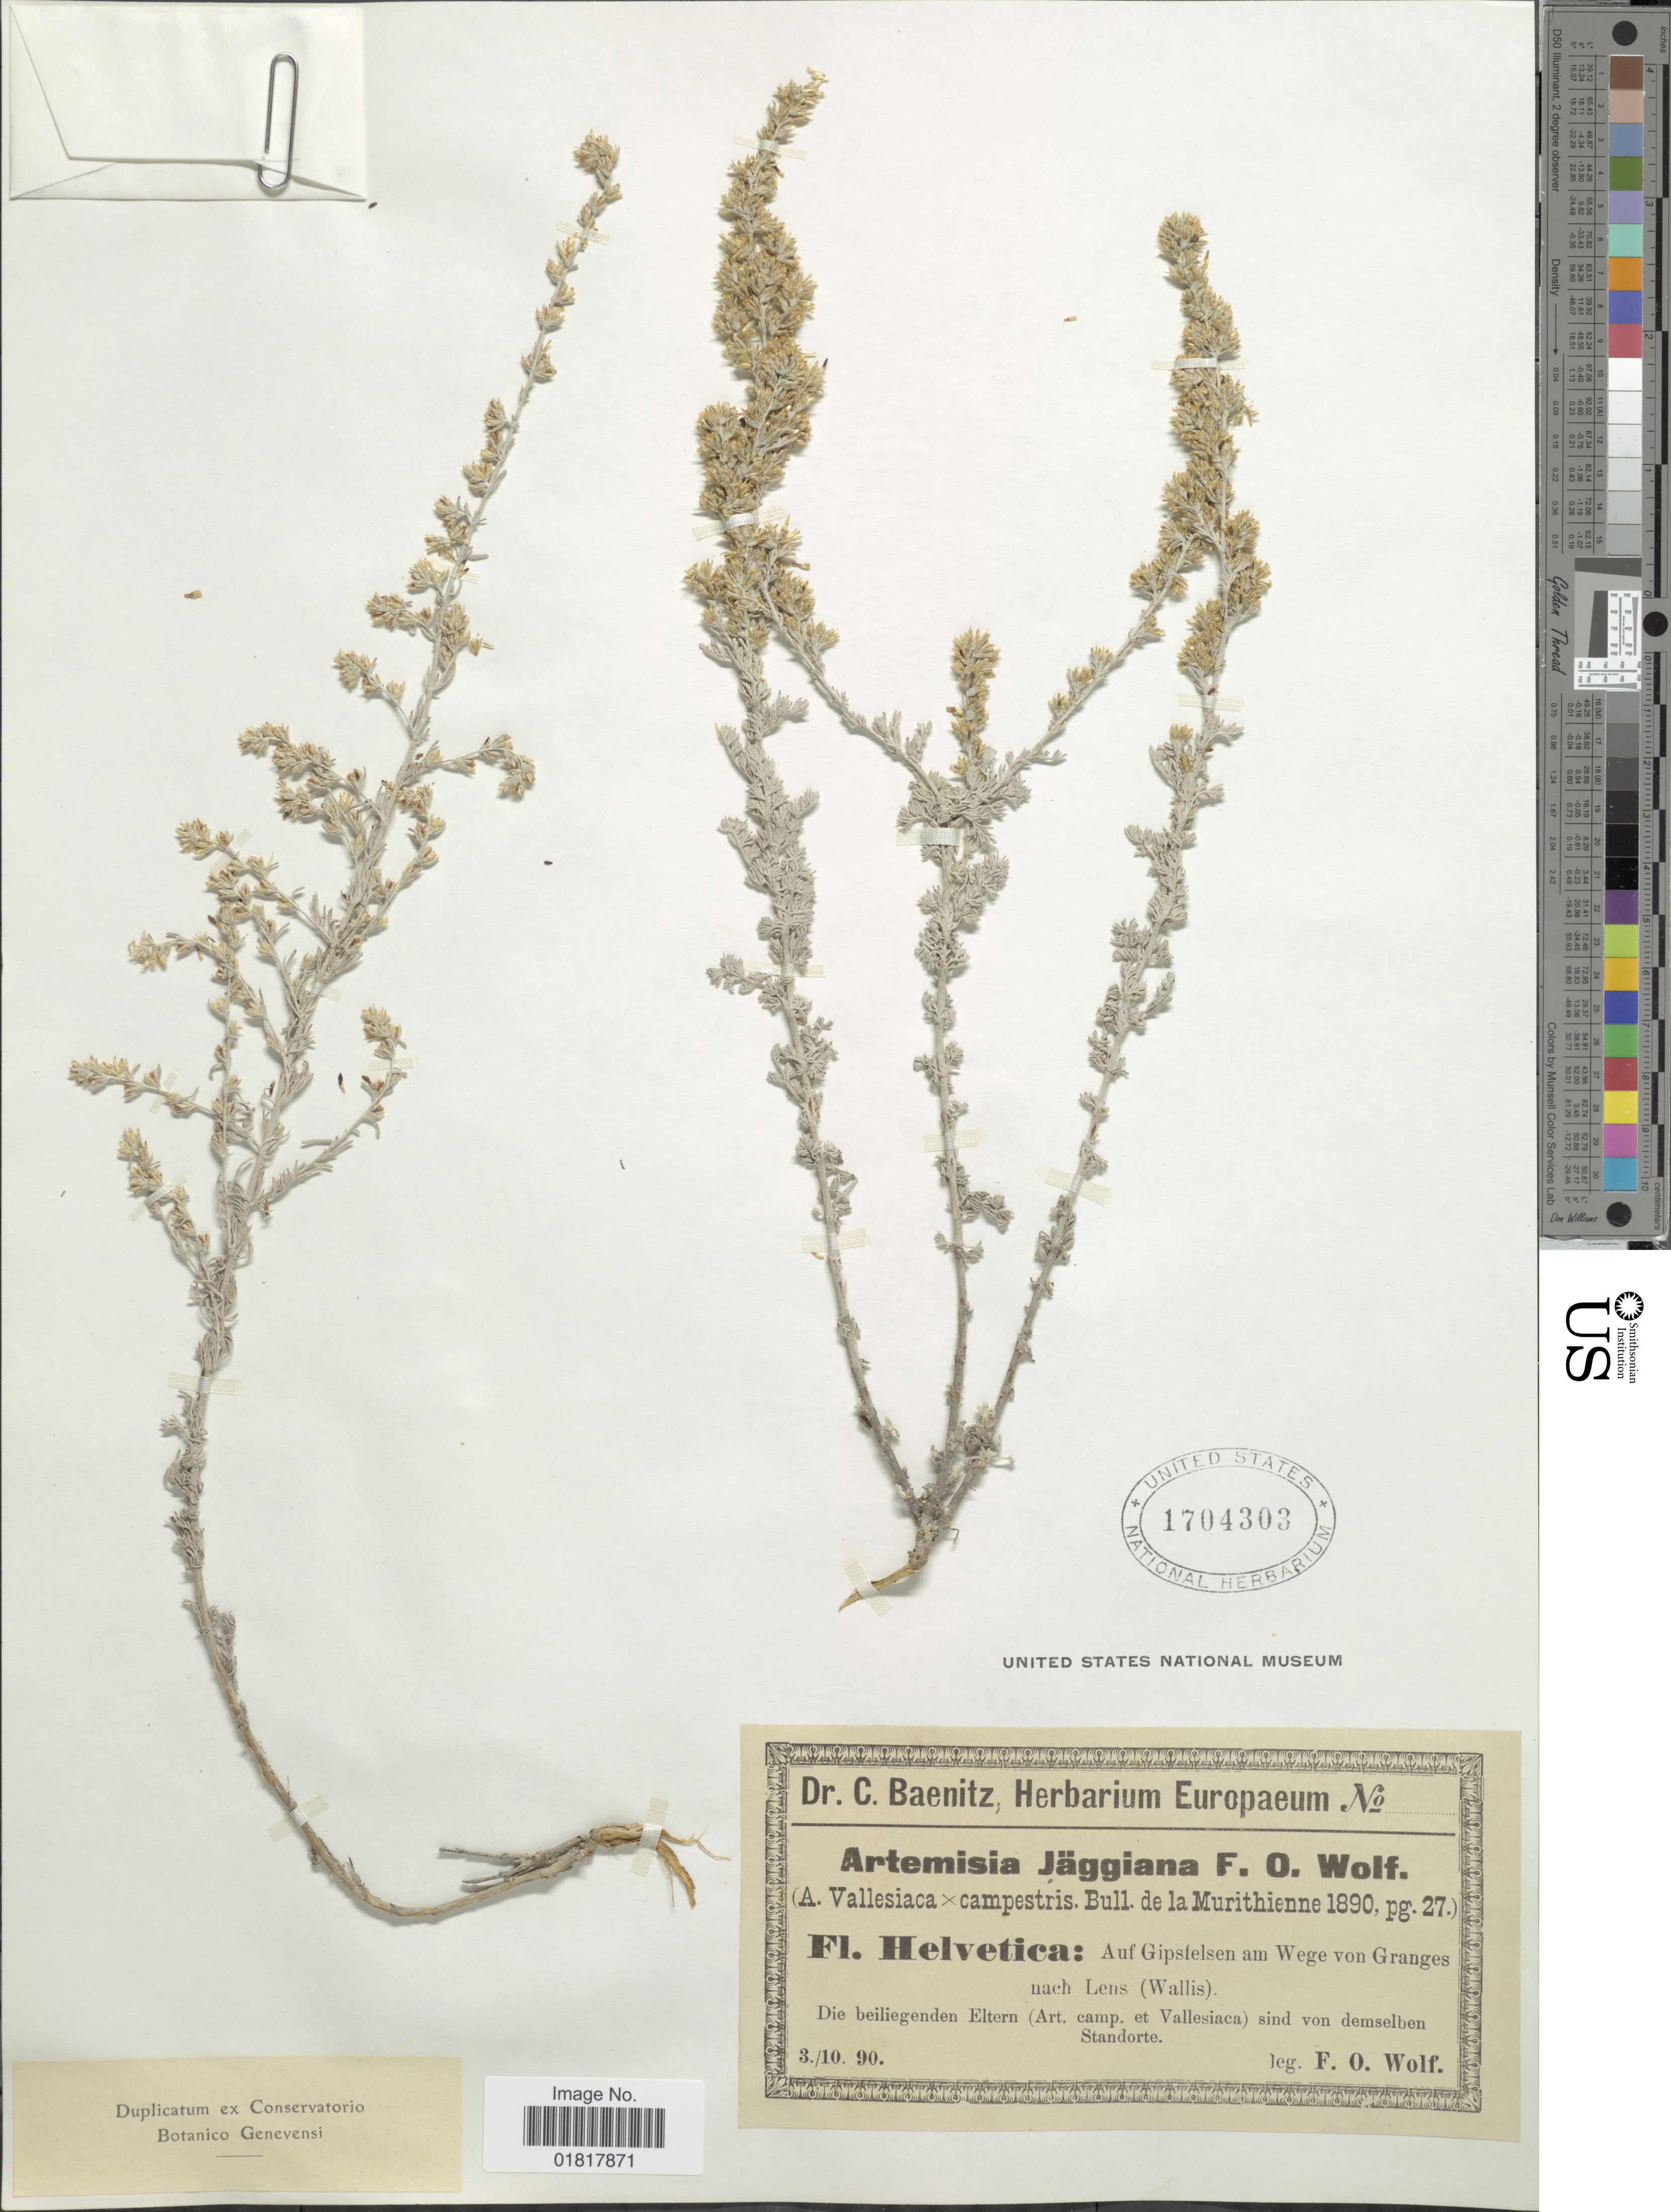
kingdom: Plantae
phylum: Tracheophyta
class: Magnoliopsida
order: Asterales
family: Asteraceae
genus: Artemisia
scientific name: Artemisia jaggiana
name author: F.O. Wolf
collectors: F. Wolf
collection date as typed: Transcribed d/m/y: 3/10/90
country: Switzerland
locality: Helvetica: auf Gipstelsen am Wege von Granges nach Lens (Wallis), die beiliegenden Eltern (Art. camp et Vallesiaca) sind von demselben Standorte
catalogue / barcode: US 1704303